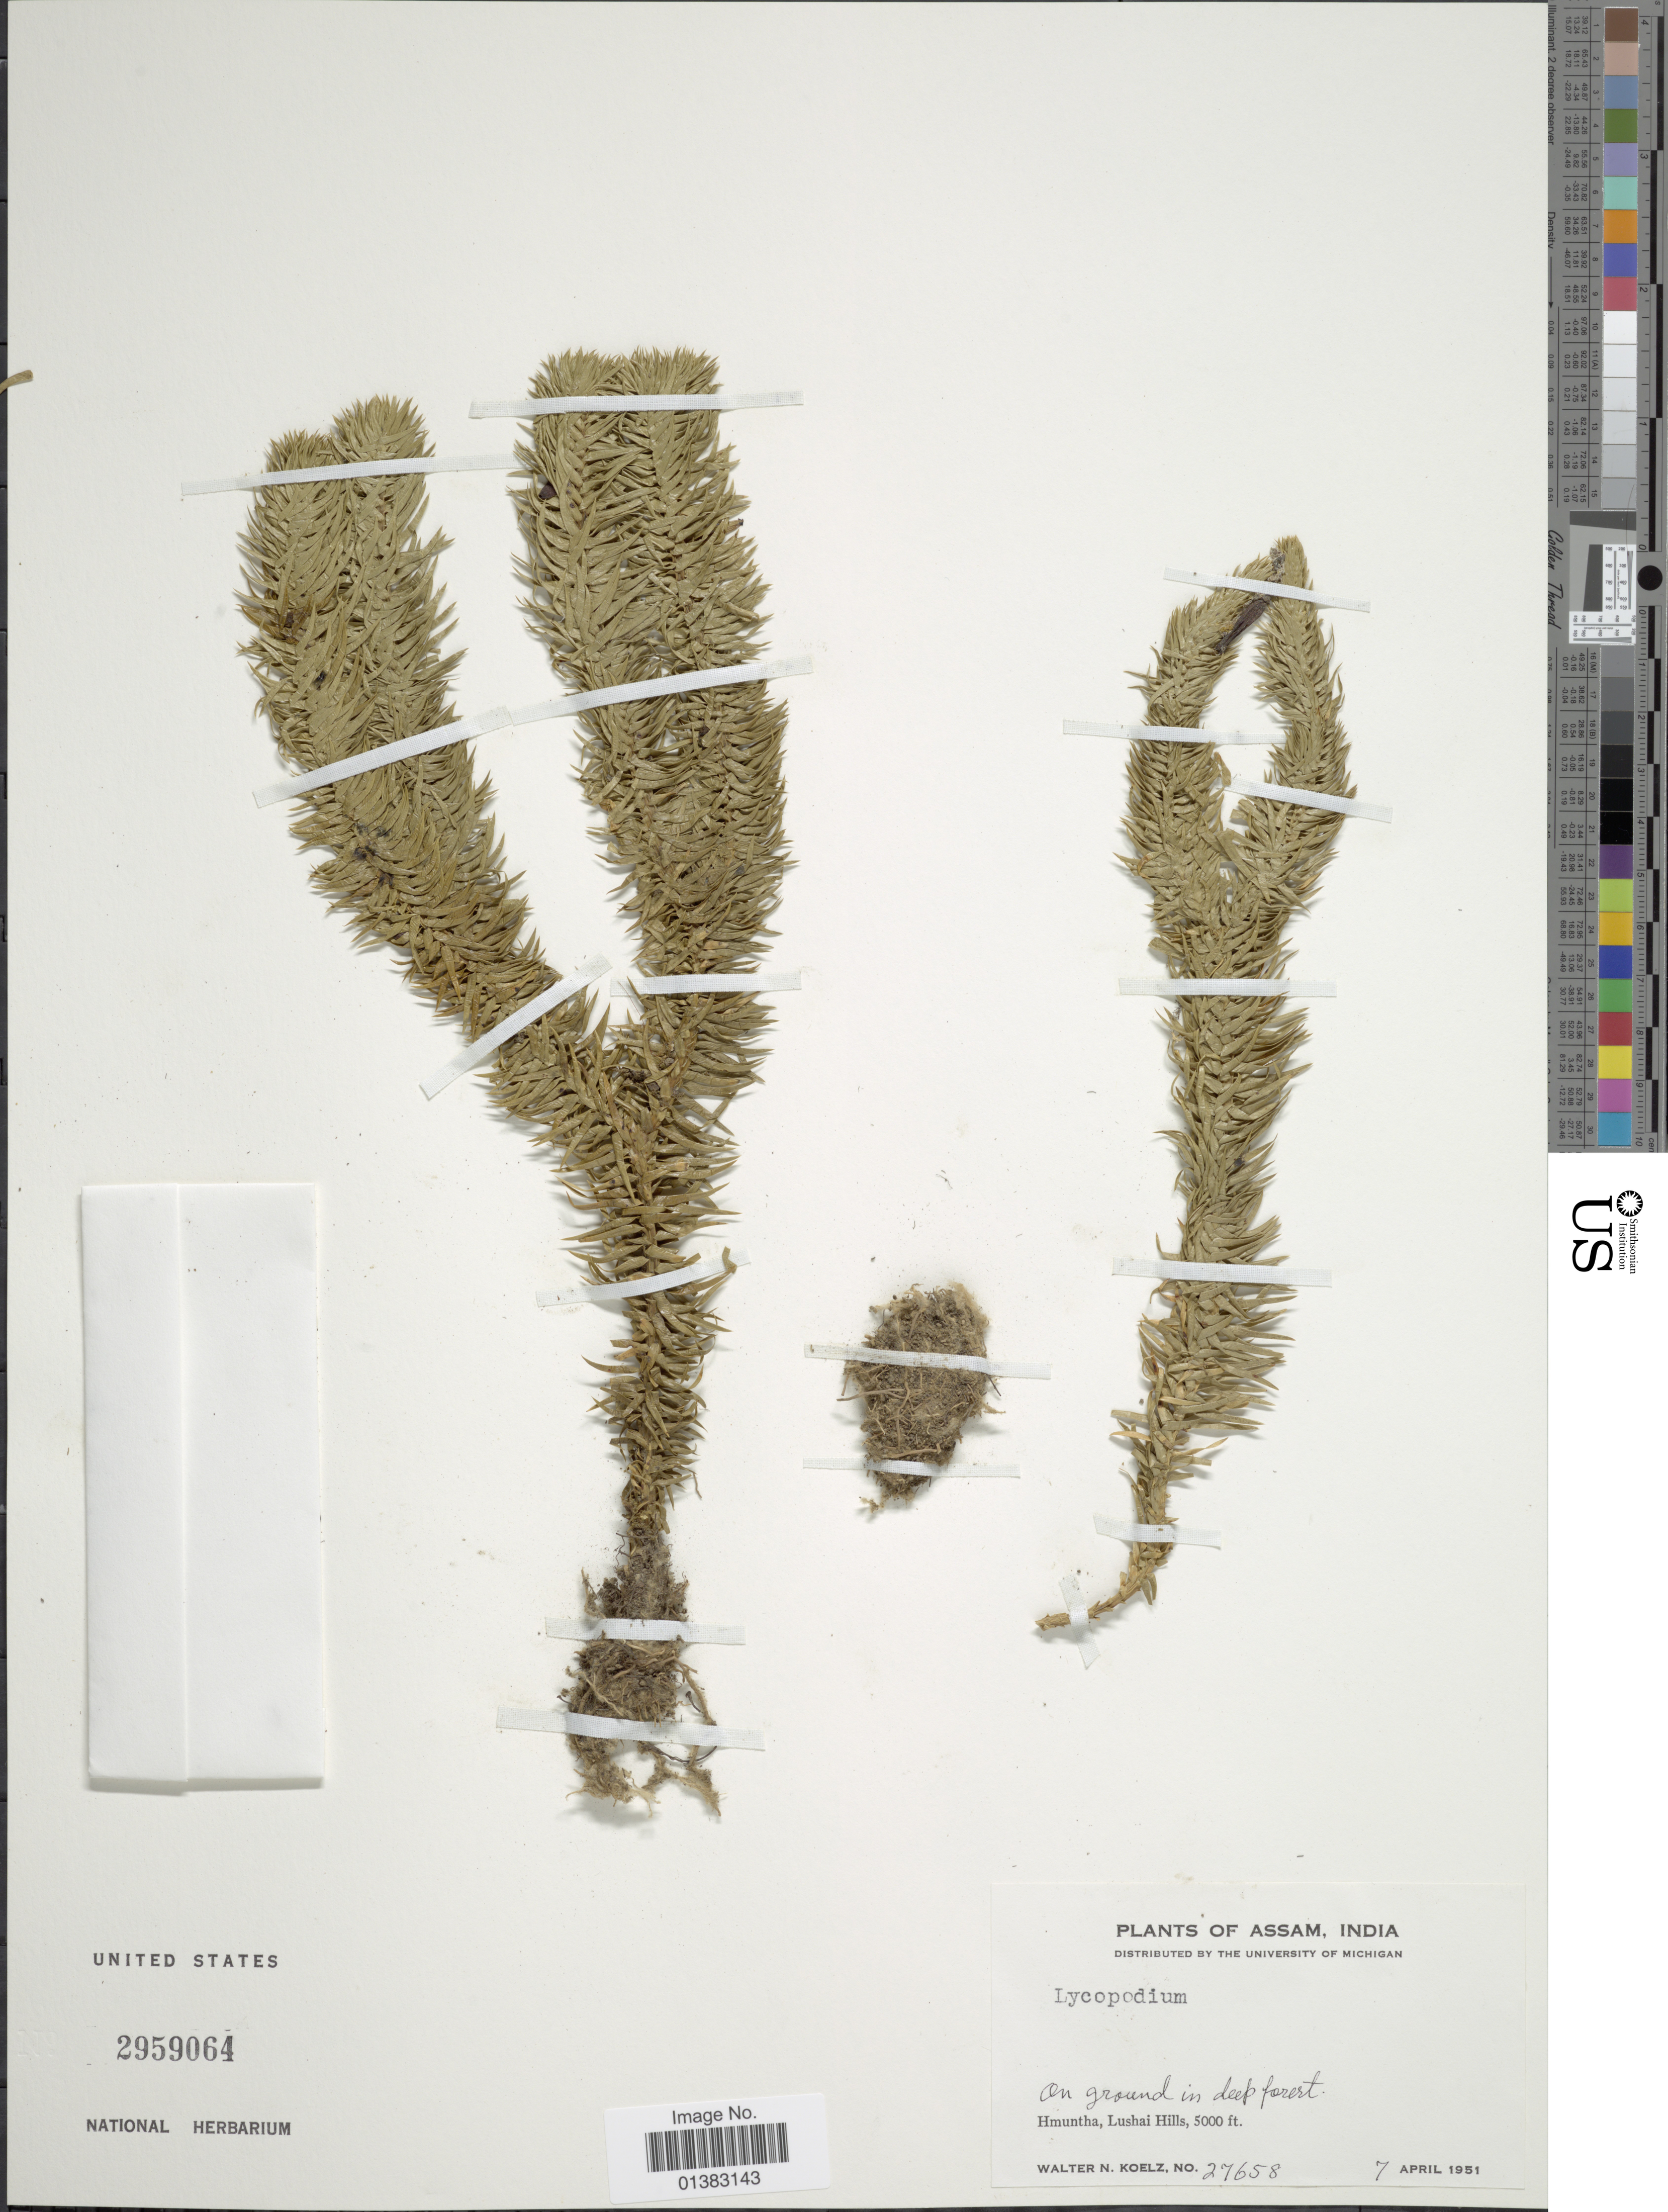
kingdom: Plantae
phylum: Tracheophyta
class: Lycopodiopsida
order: Lycopodiales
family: Lycopodiaceae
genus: Phlegmariurus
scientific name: Phlegmariurus ulcifolius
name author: (Sw.) S. R. Gosh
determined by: Field, A. R.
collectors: W. N. Koelz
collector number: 27658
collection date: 1951-04-07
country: India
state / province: Assam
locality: Hmuntha, Lushai Hills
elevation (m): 1524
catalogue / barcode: US 2959064